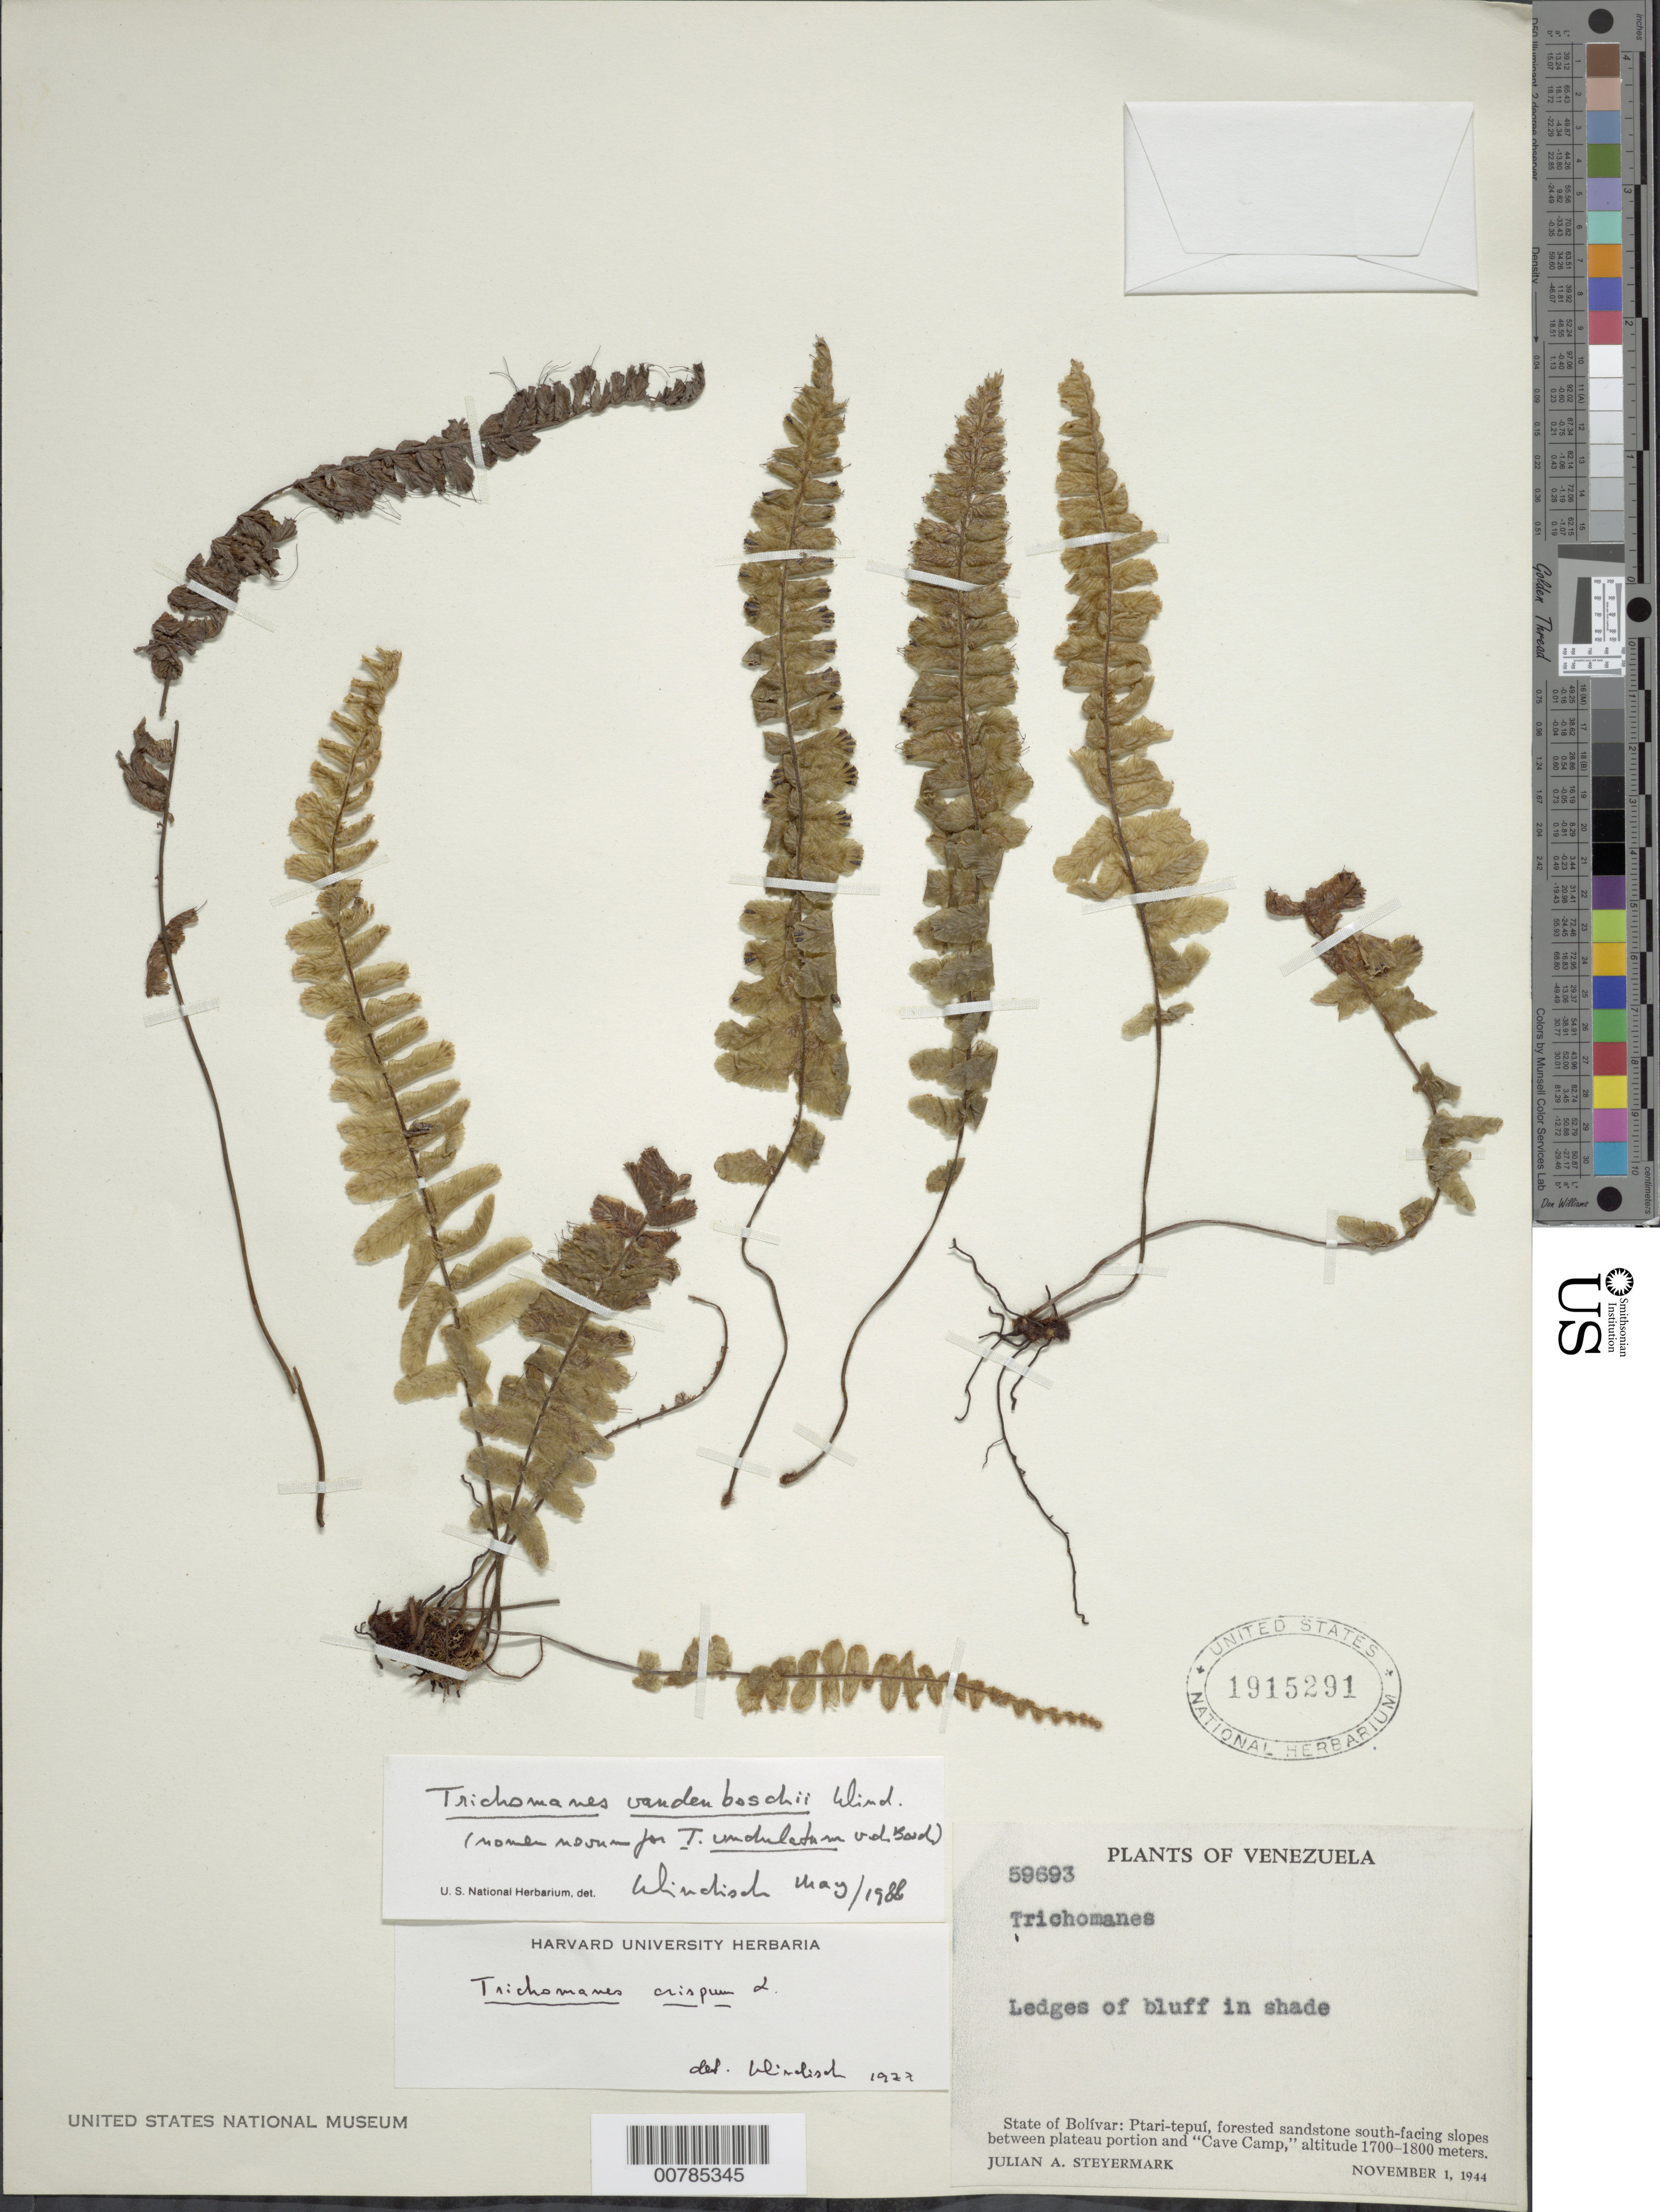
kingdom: Plantae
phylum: Tracheophyta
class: Polypodiopsida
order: Hymenophyllales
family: Hymenophyllaceae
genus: Trichomanes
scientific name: Trichomanes vandenboschii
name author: P.G. Windisch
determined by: Windisch, Paulo Guenter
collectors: J. Steyermark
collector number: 59693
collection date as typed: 1-Nov-44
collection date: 1944-11-01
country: Venezuela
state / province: Bolívar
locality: Ptari-tepuí, "Cave Camp"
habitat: Forested sandstone south-facing slopes; on ledges of bluff in shade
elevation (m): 1700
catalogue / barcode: US 1915291